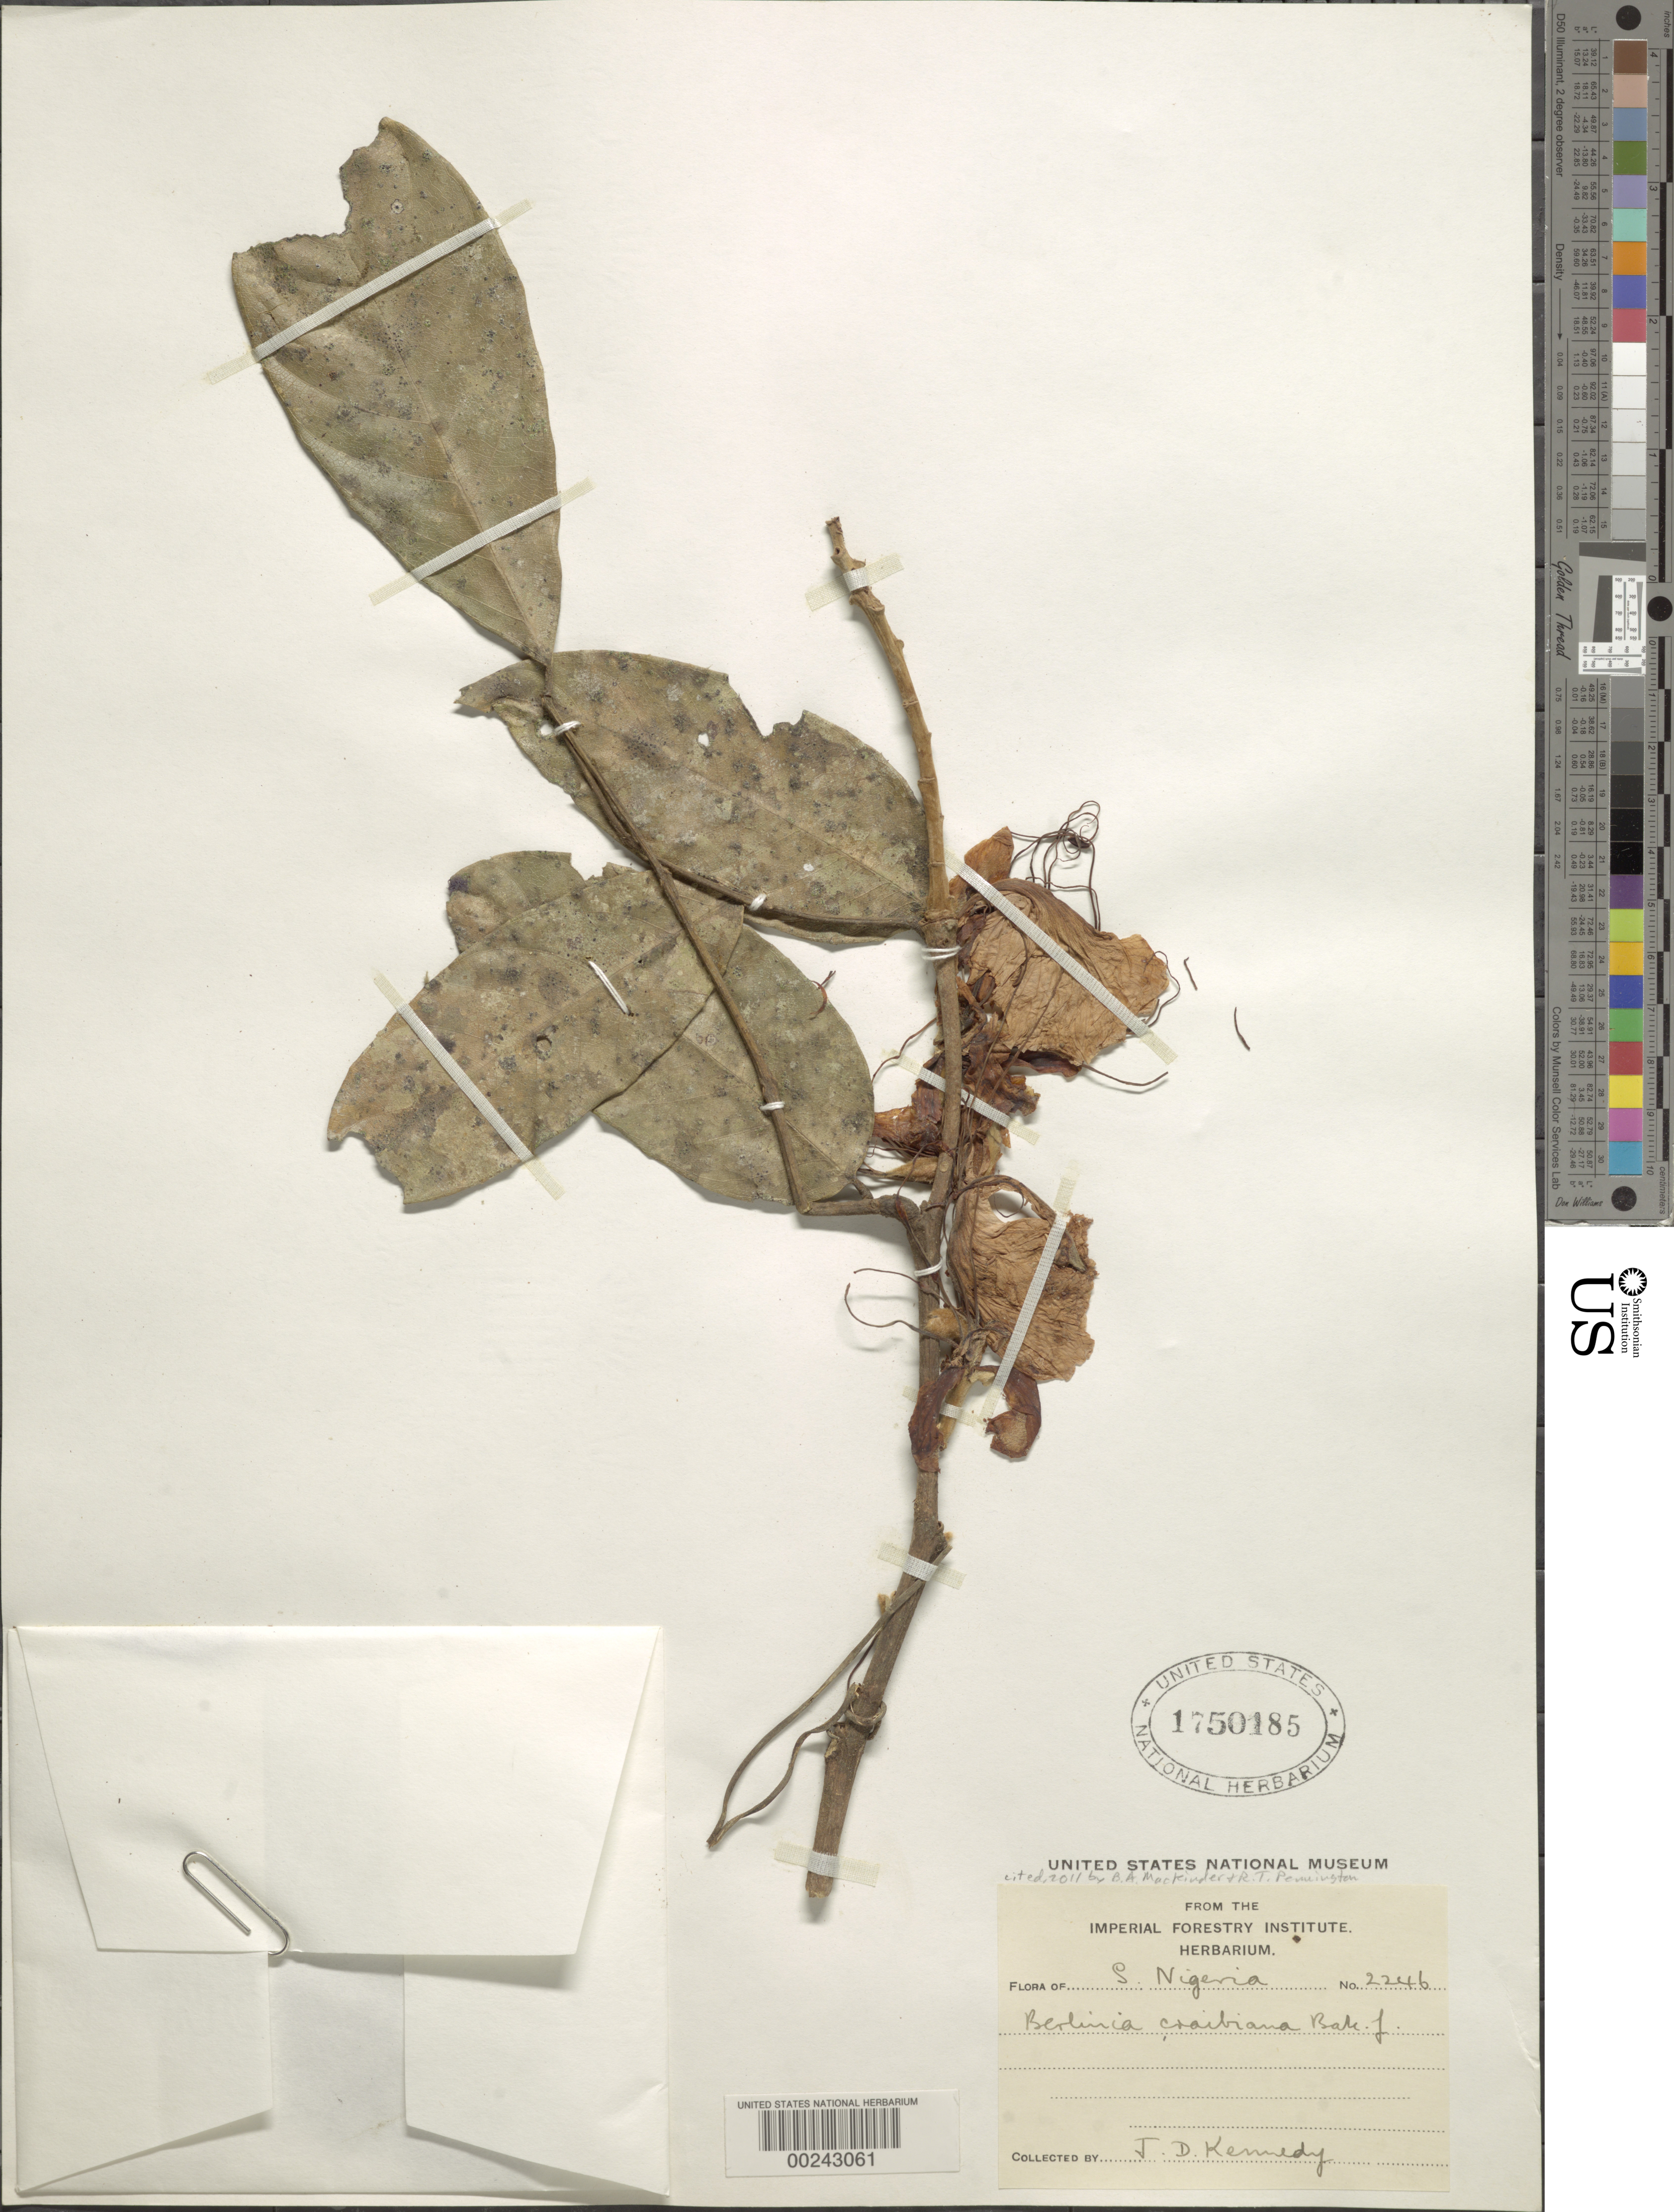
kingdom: Plantae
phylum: Tracheophyta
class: Magnoliopsida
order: Fabales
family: Fabaceae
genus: Berlinia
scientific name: Berlinia craibiana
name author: Baker f.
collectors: J. D. Kennedy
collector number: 2246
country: Nigeria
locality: Southern nigeria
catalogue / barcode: US 1750185